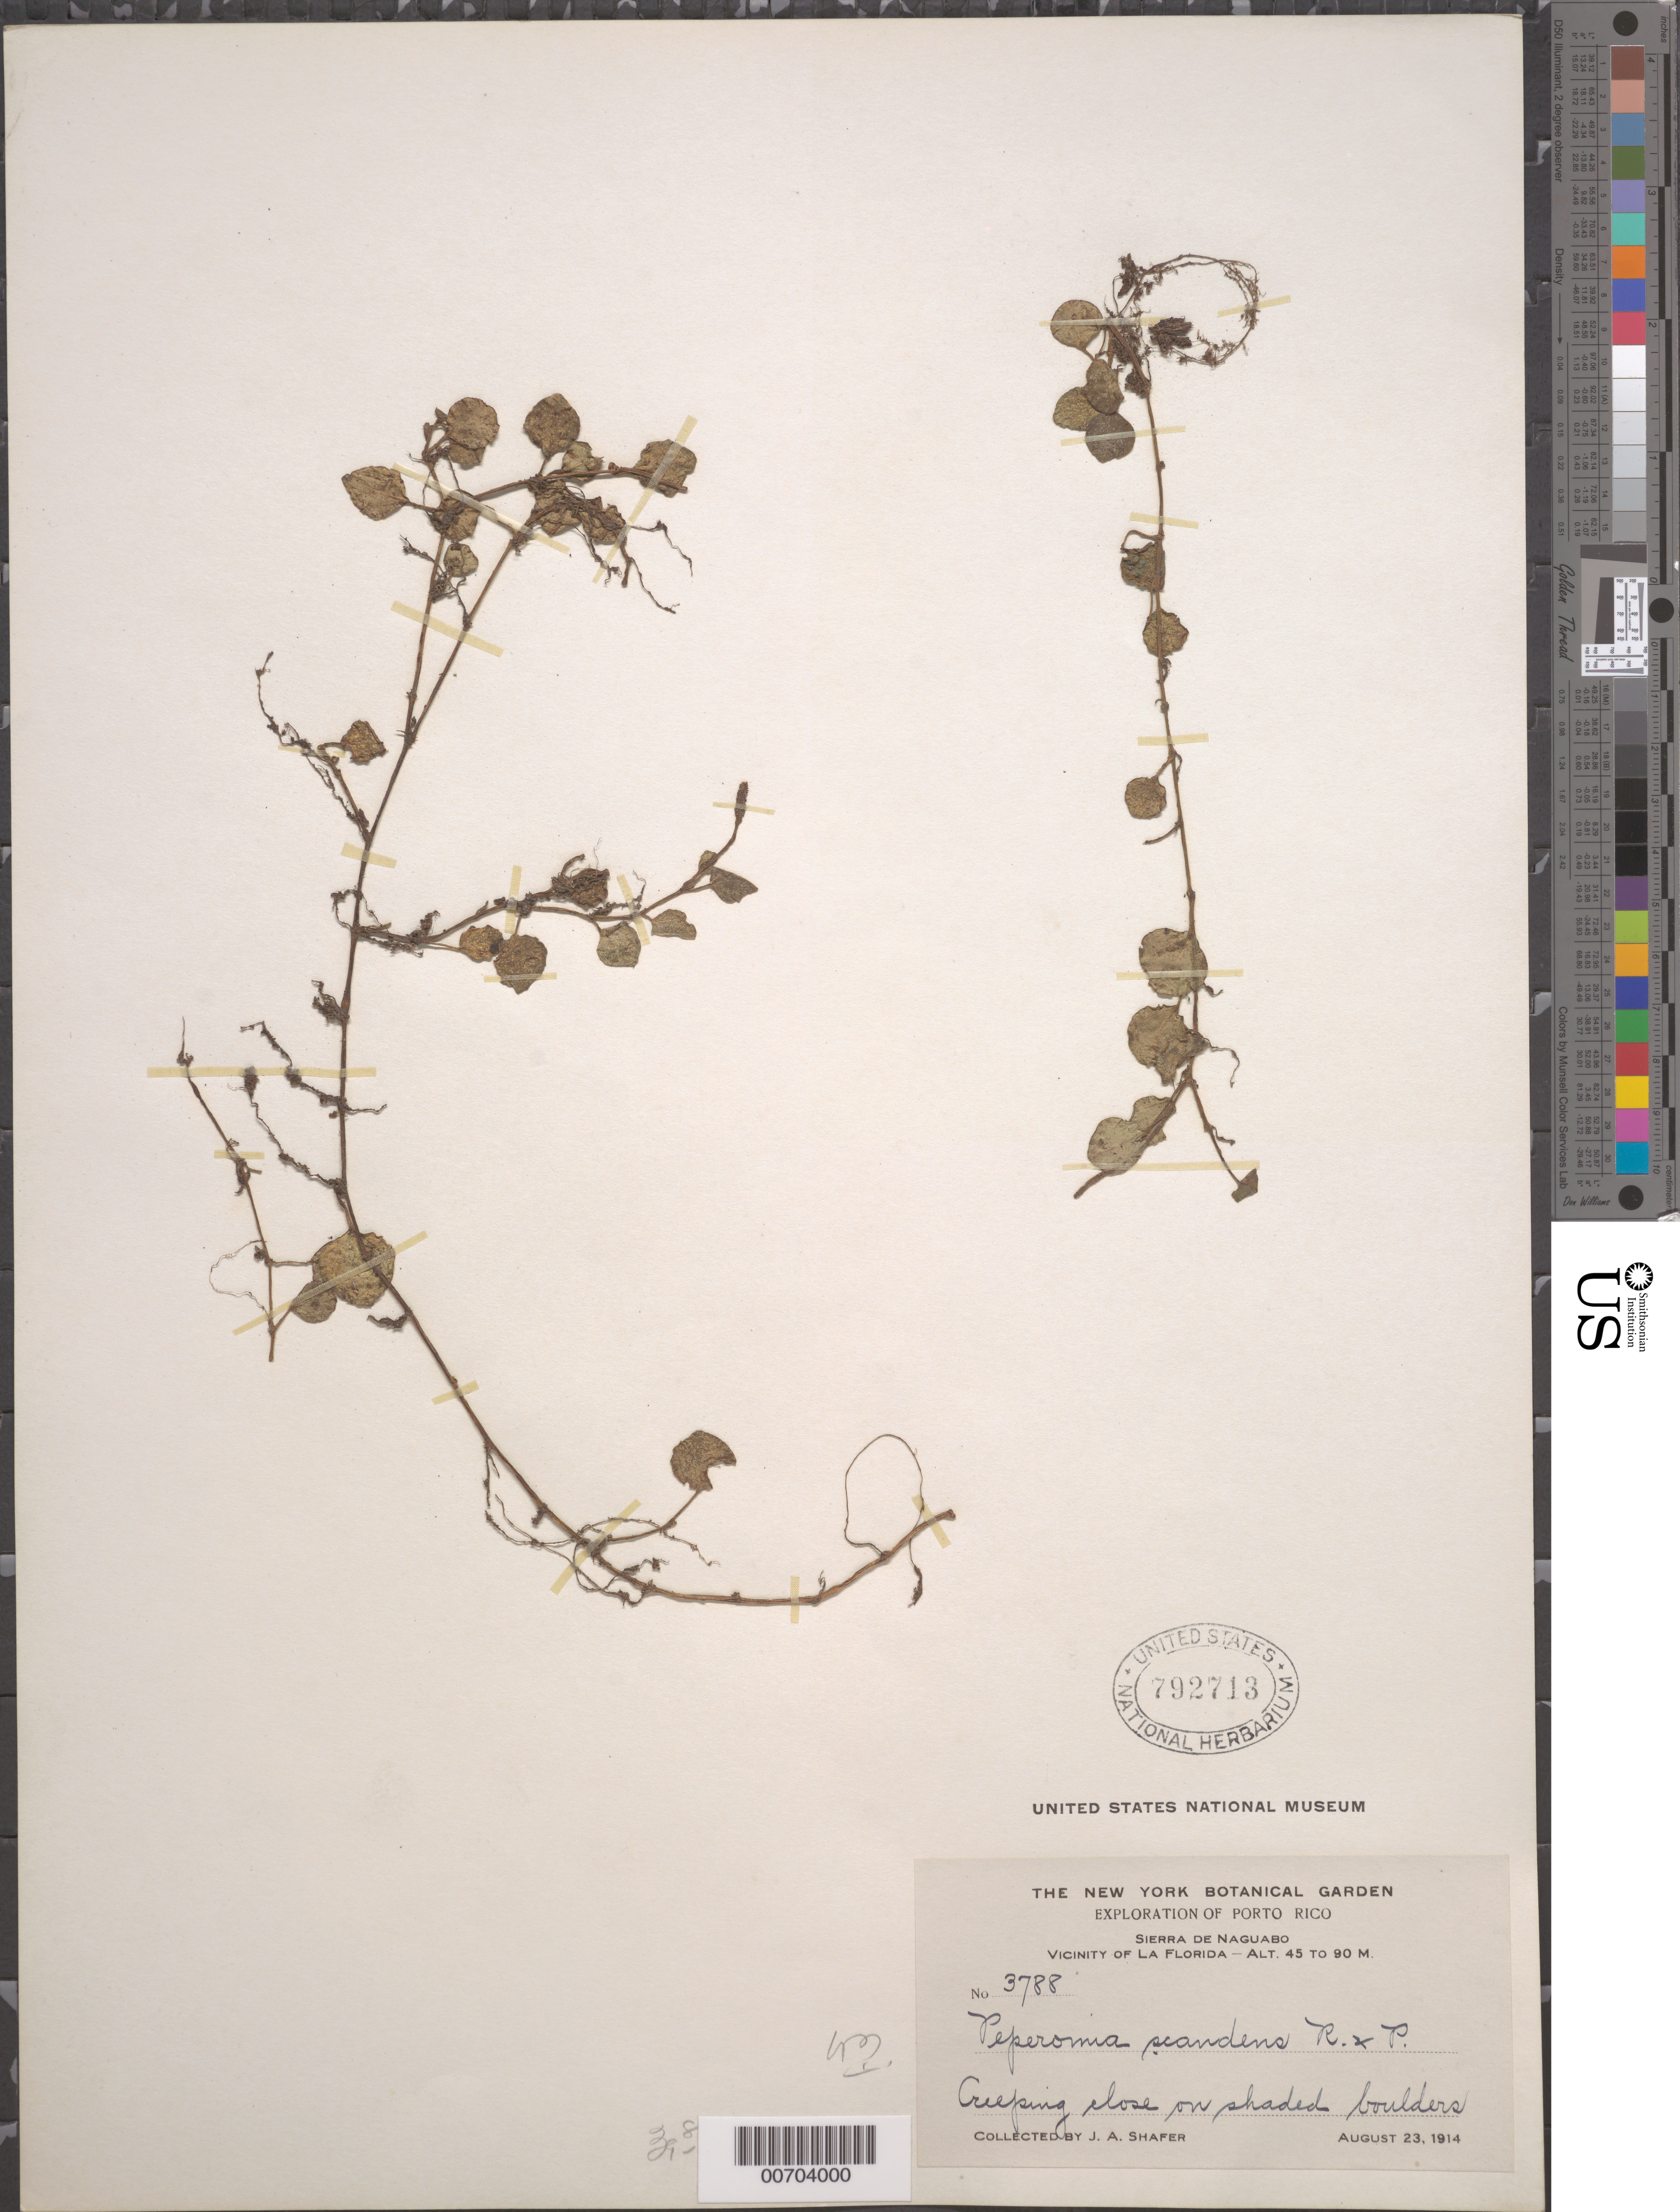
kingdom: Plantae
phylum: Tracheophyta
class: Magnoliopsida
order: Piperales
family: Piperaceae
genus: Peperomia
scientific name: Peperomia scandens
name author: Ruiz & Pav.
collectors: J. A. Shafer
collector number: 3788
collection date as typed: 23 Aug 1914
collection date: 1914-08-23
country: Puerto Rico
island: Greater Antilles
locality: Sierra de Naguabo, La Florida, vic of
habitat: On shaded boulders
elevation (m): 45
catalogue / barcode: US 792713